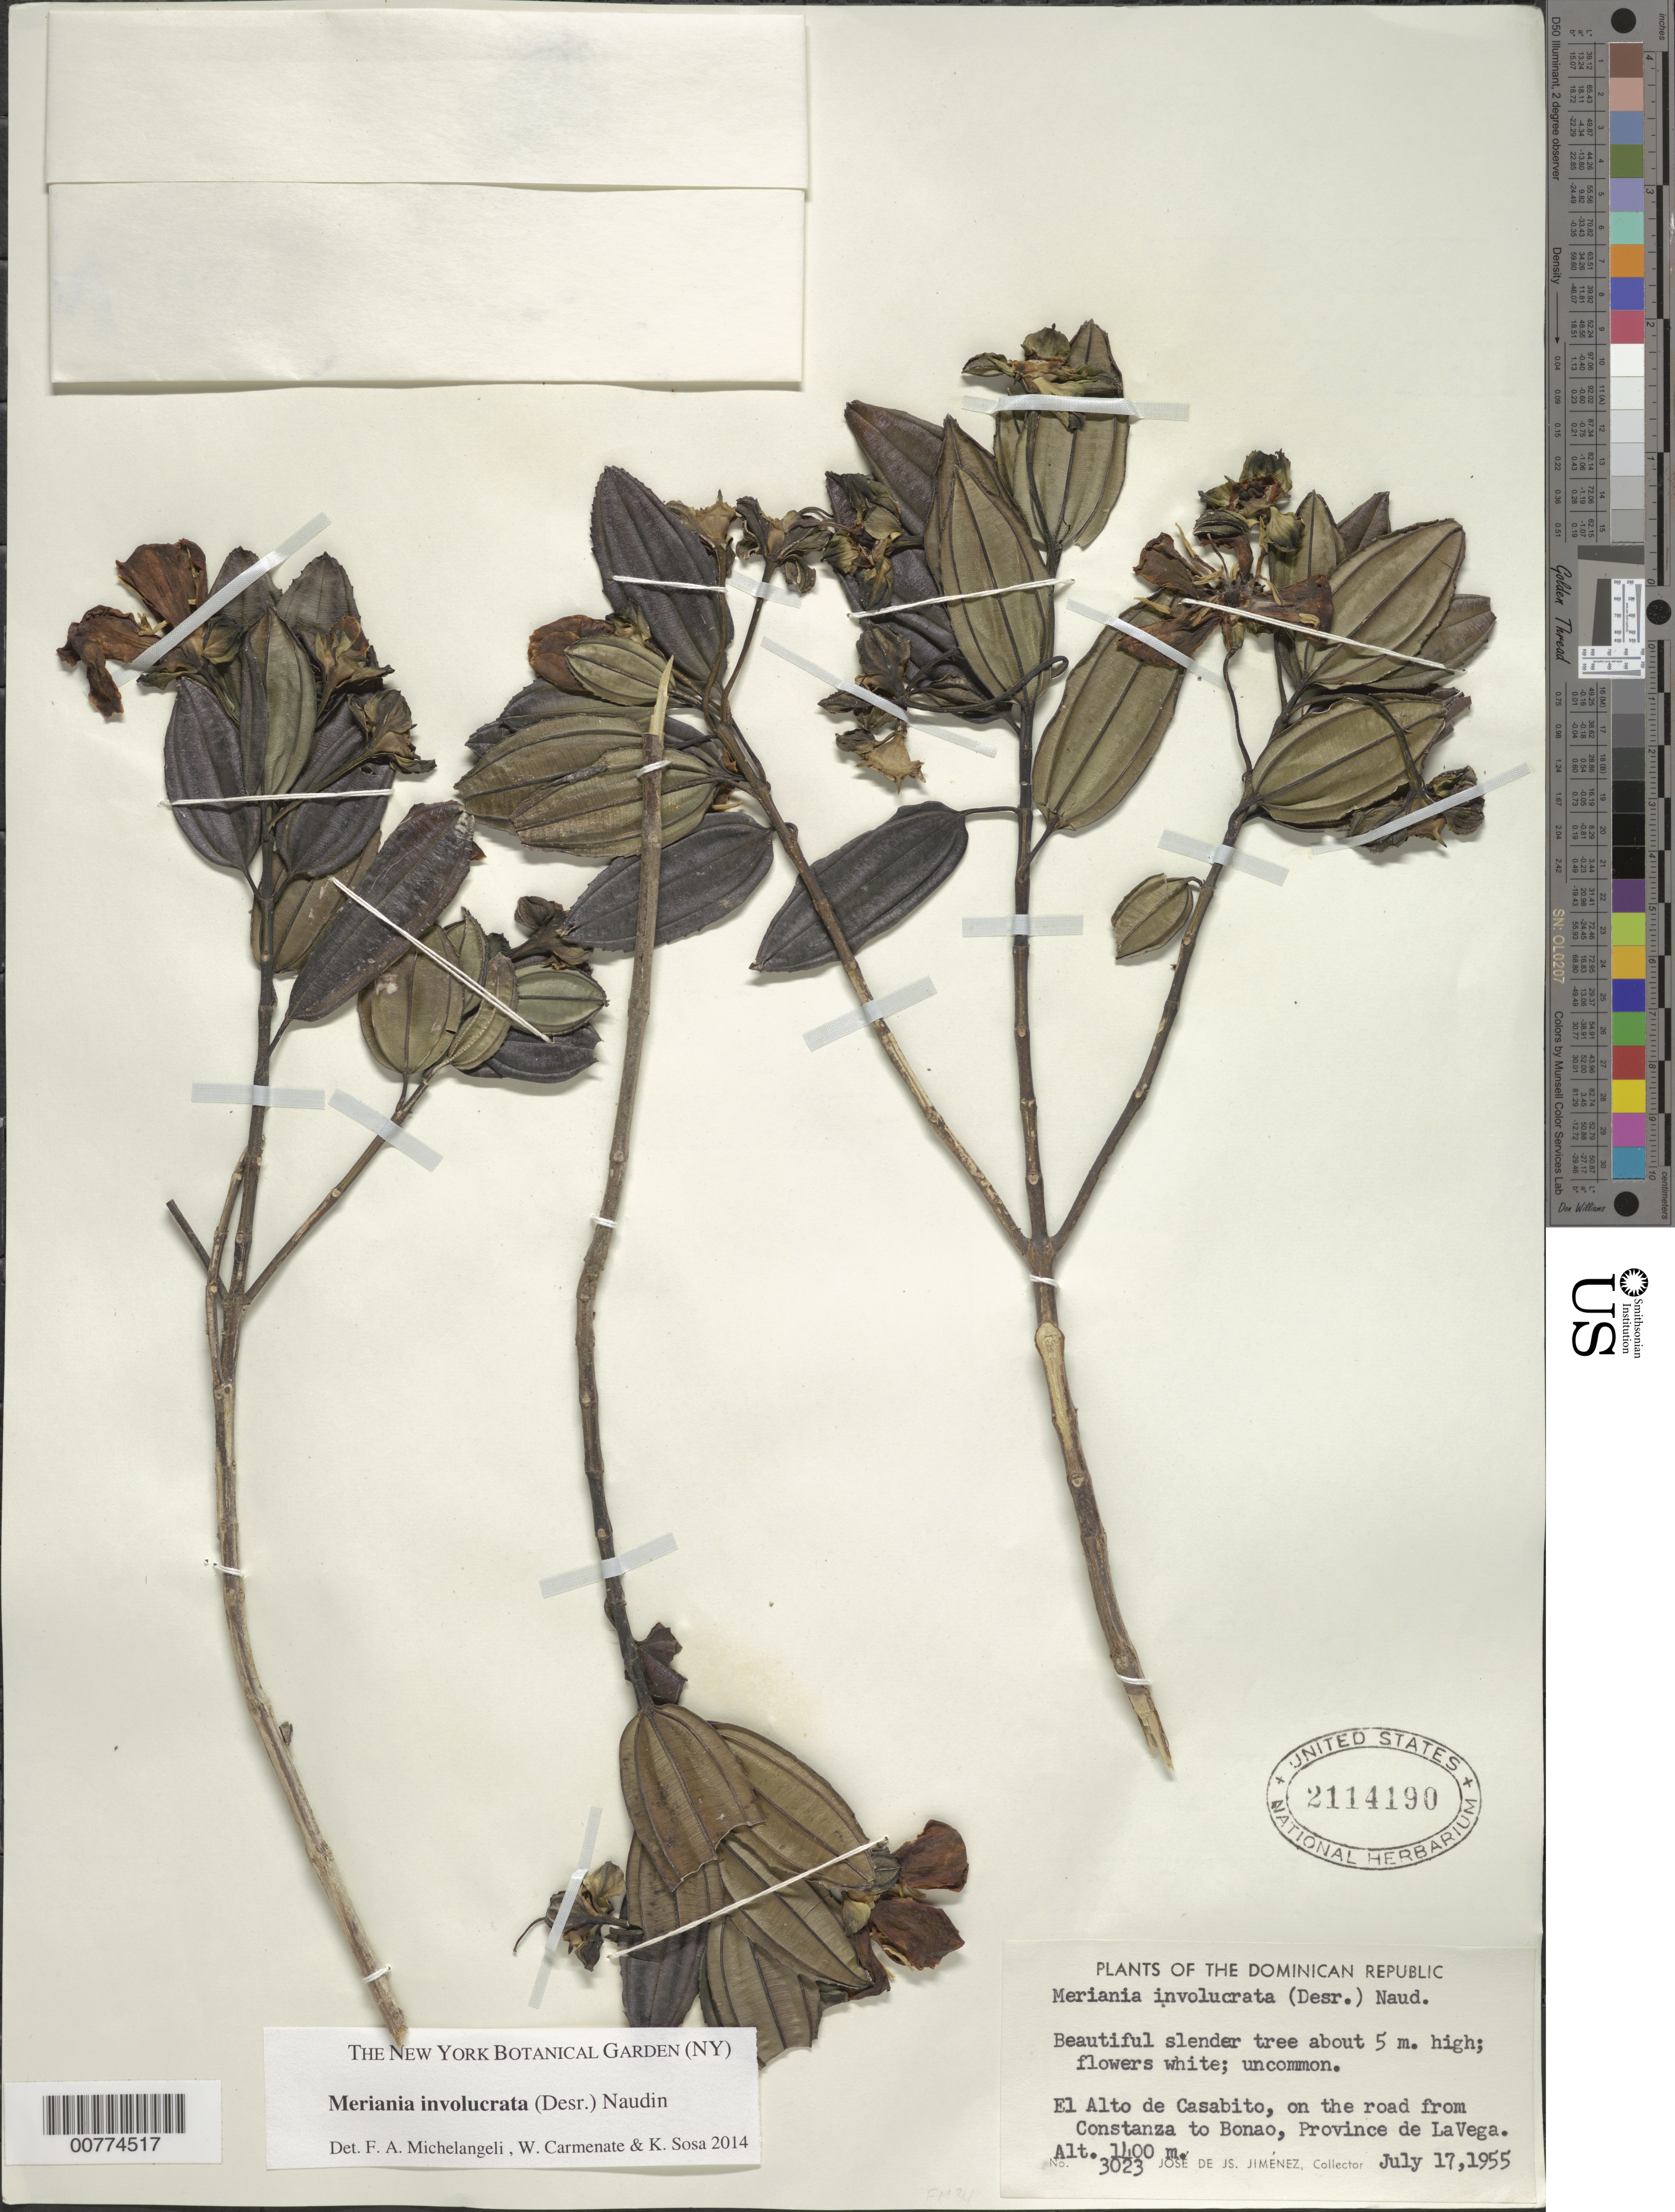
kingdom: Plantae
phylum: Tracheophyta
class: Magnoliopsida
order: Myrtales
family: Melastomataceae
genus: Meriania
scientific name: Meriania involucrata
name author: (Desr.) Naudin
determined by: Michelangeli, F. A.; Carmenate, W.; Sosa, K.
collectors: J. J. Jiménez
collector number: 3023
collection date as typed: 17 Jul 1955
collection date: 1955-07-17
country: Dominican Republic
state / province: La Vega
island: Hispaniola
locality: El Alto de Casabito, on the road from Constanza to Bonao.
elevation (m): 1400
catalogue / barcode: US 2114190